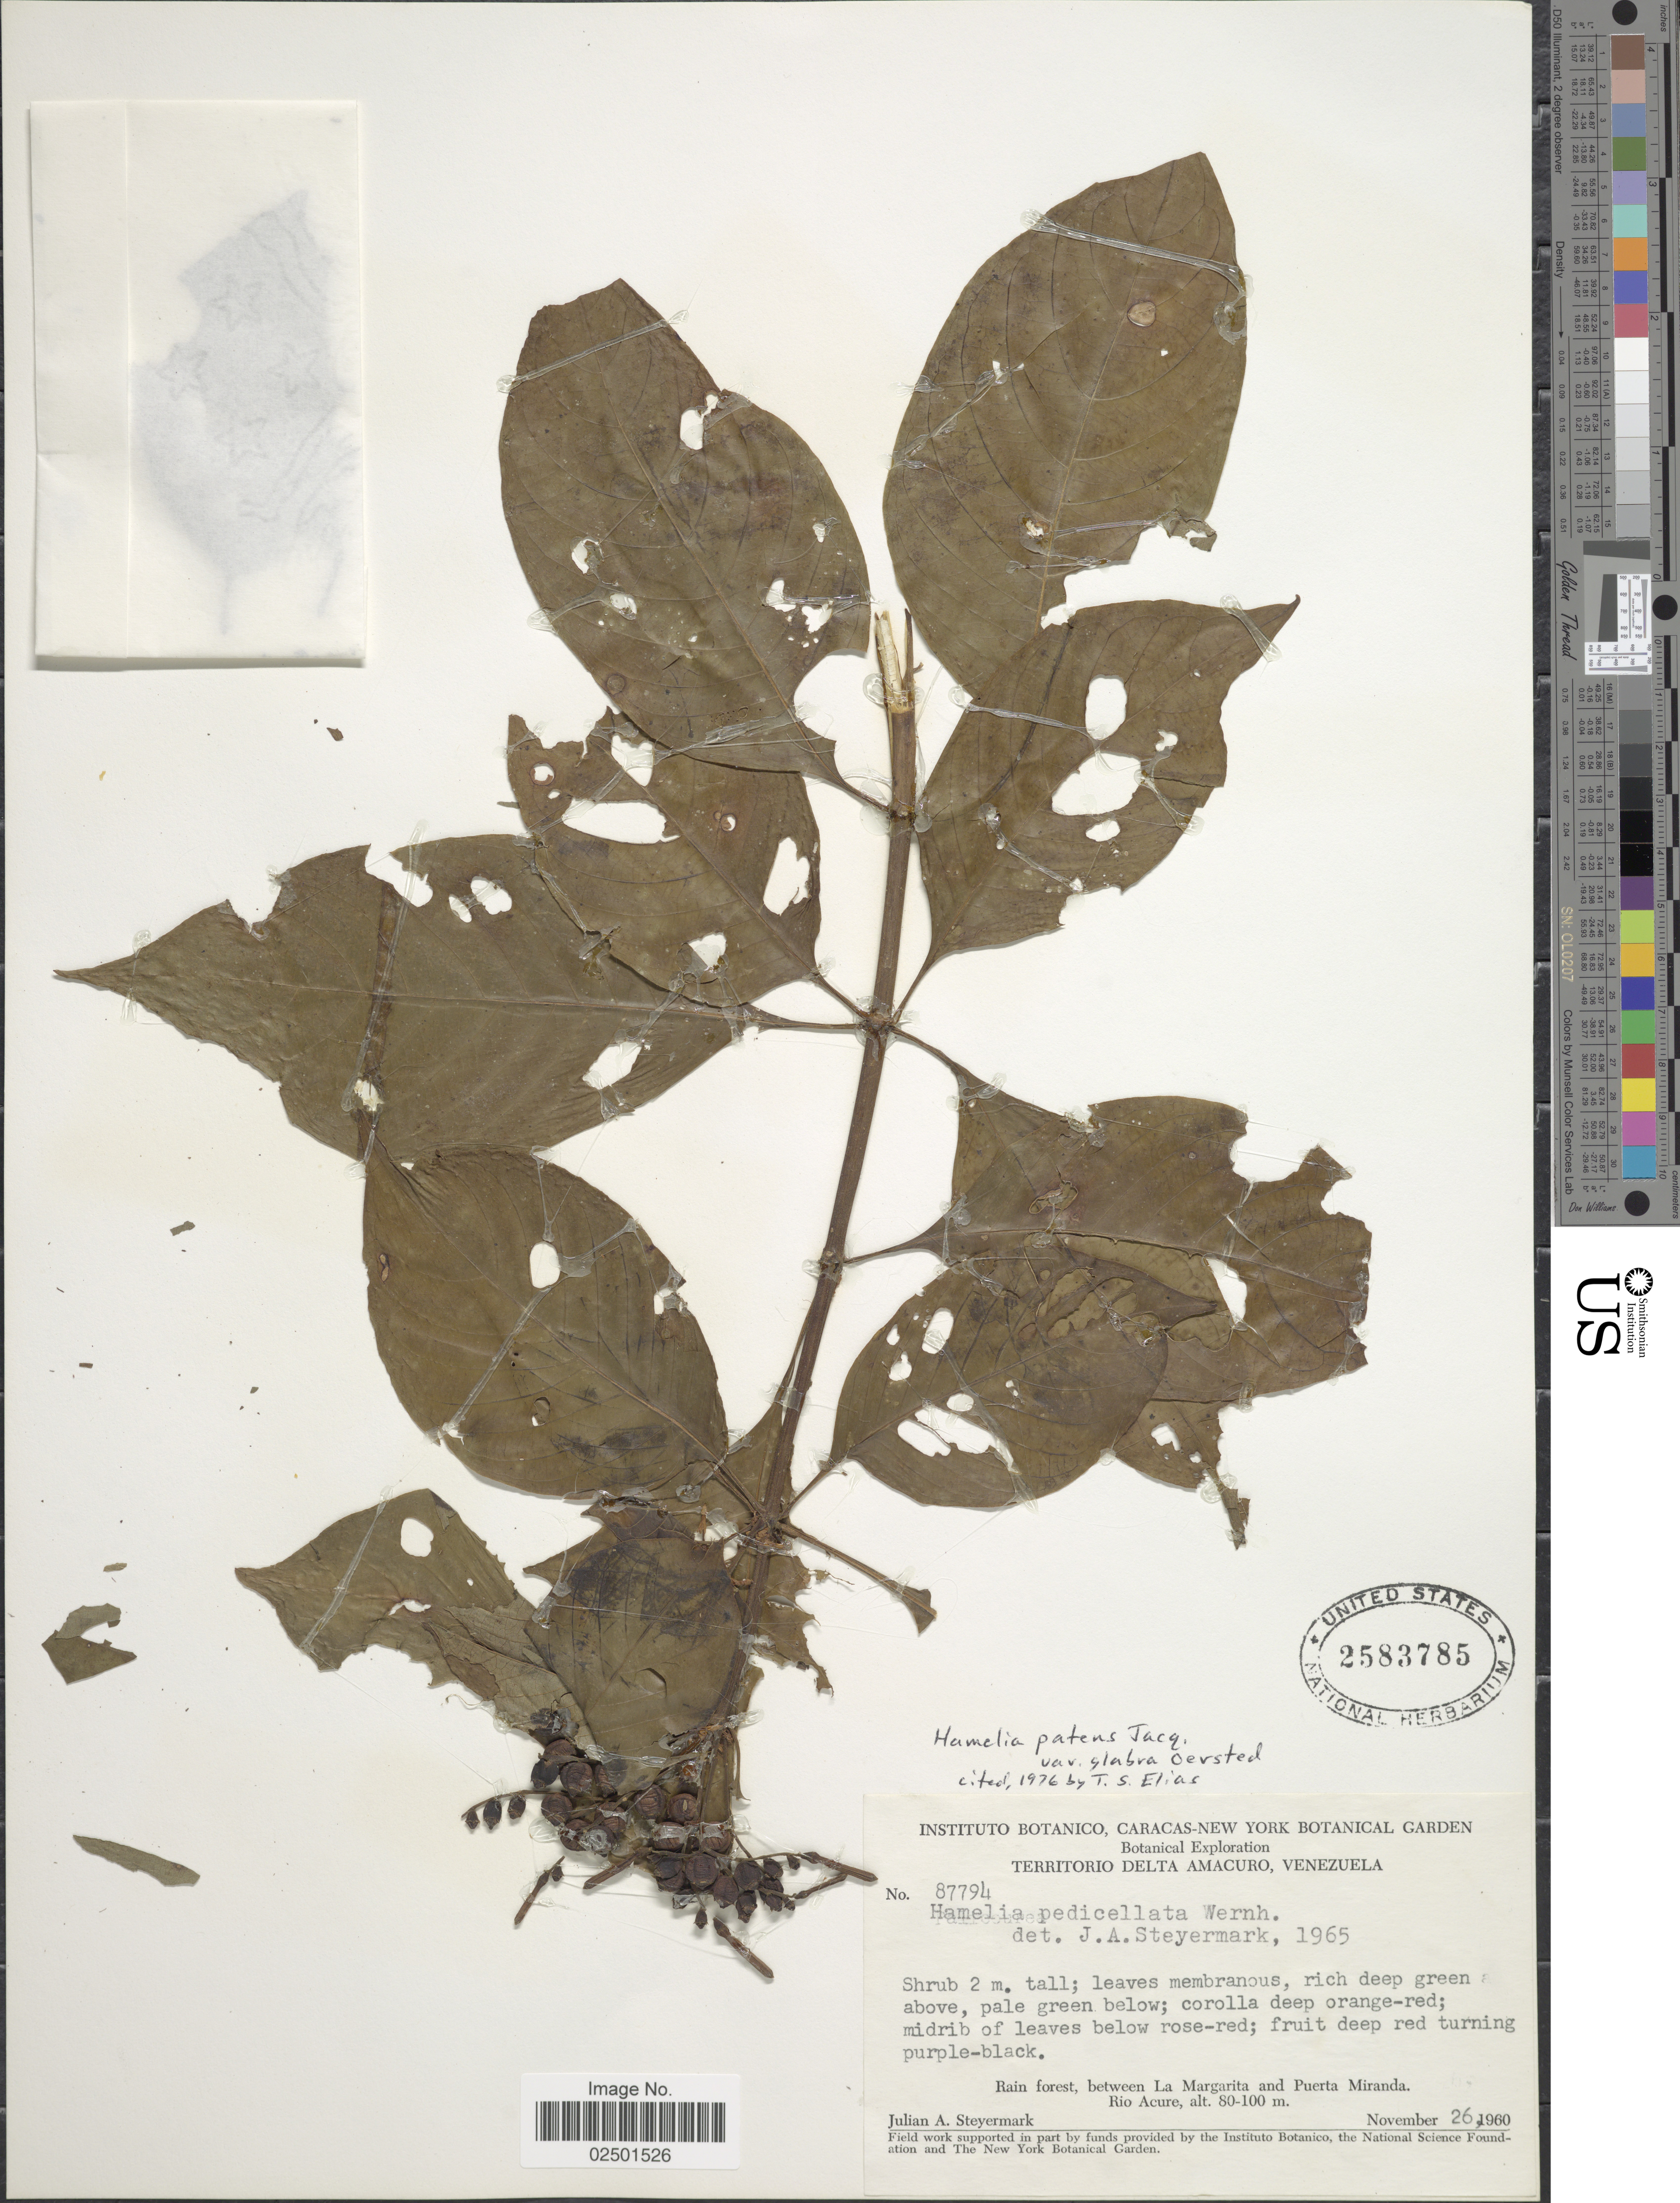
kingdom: Plantae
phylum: Tracheophyta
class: Magnoliopsida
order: Gentianales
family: Rubiaceae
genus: Hamelia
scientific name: Hamelia patens var. glabra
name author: Oerst.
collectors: J. Steyermark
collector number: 87794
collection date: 1960-11-26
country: Venezuela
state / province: Delta Amacuro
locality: Rain forest, between La Margarita and Puerta Miranda. Rio Acure.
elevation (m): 80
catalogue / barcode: US 2583785